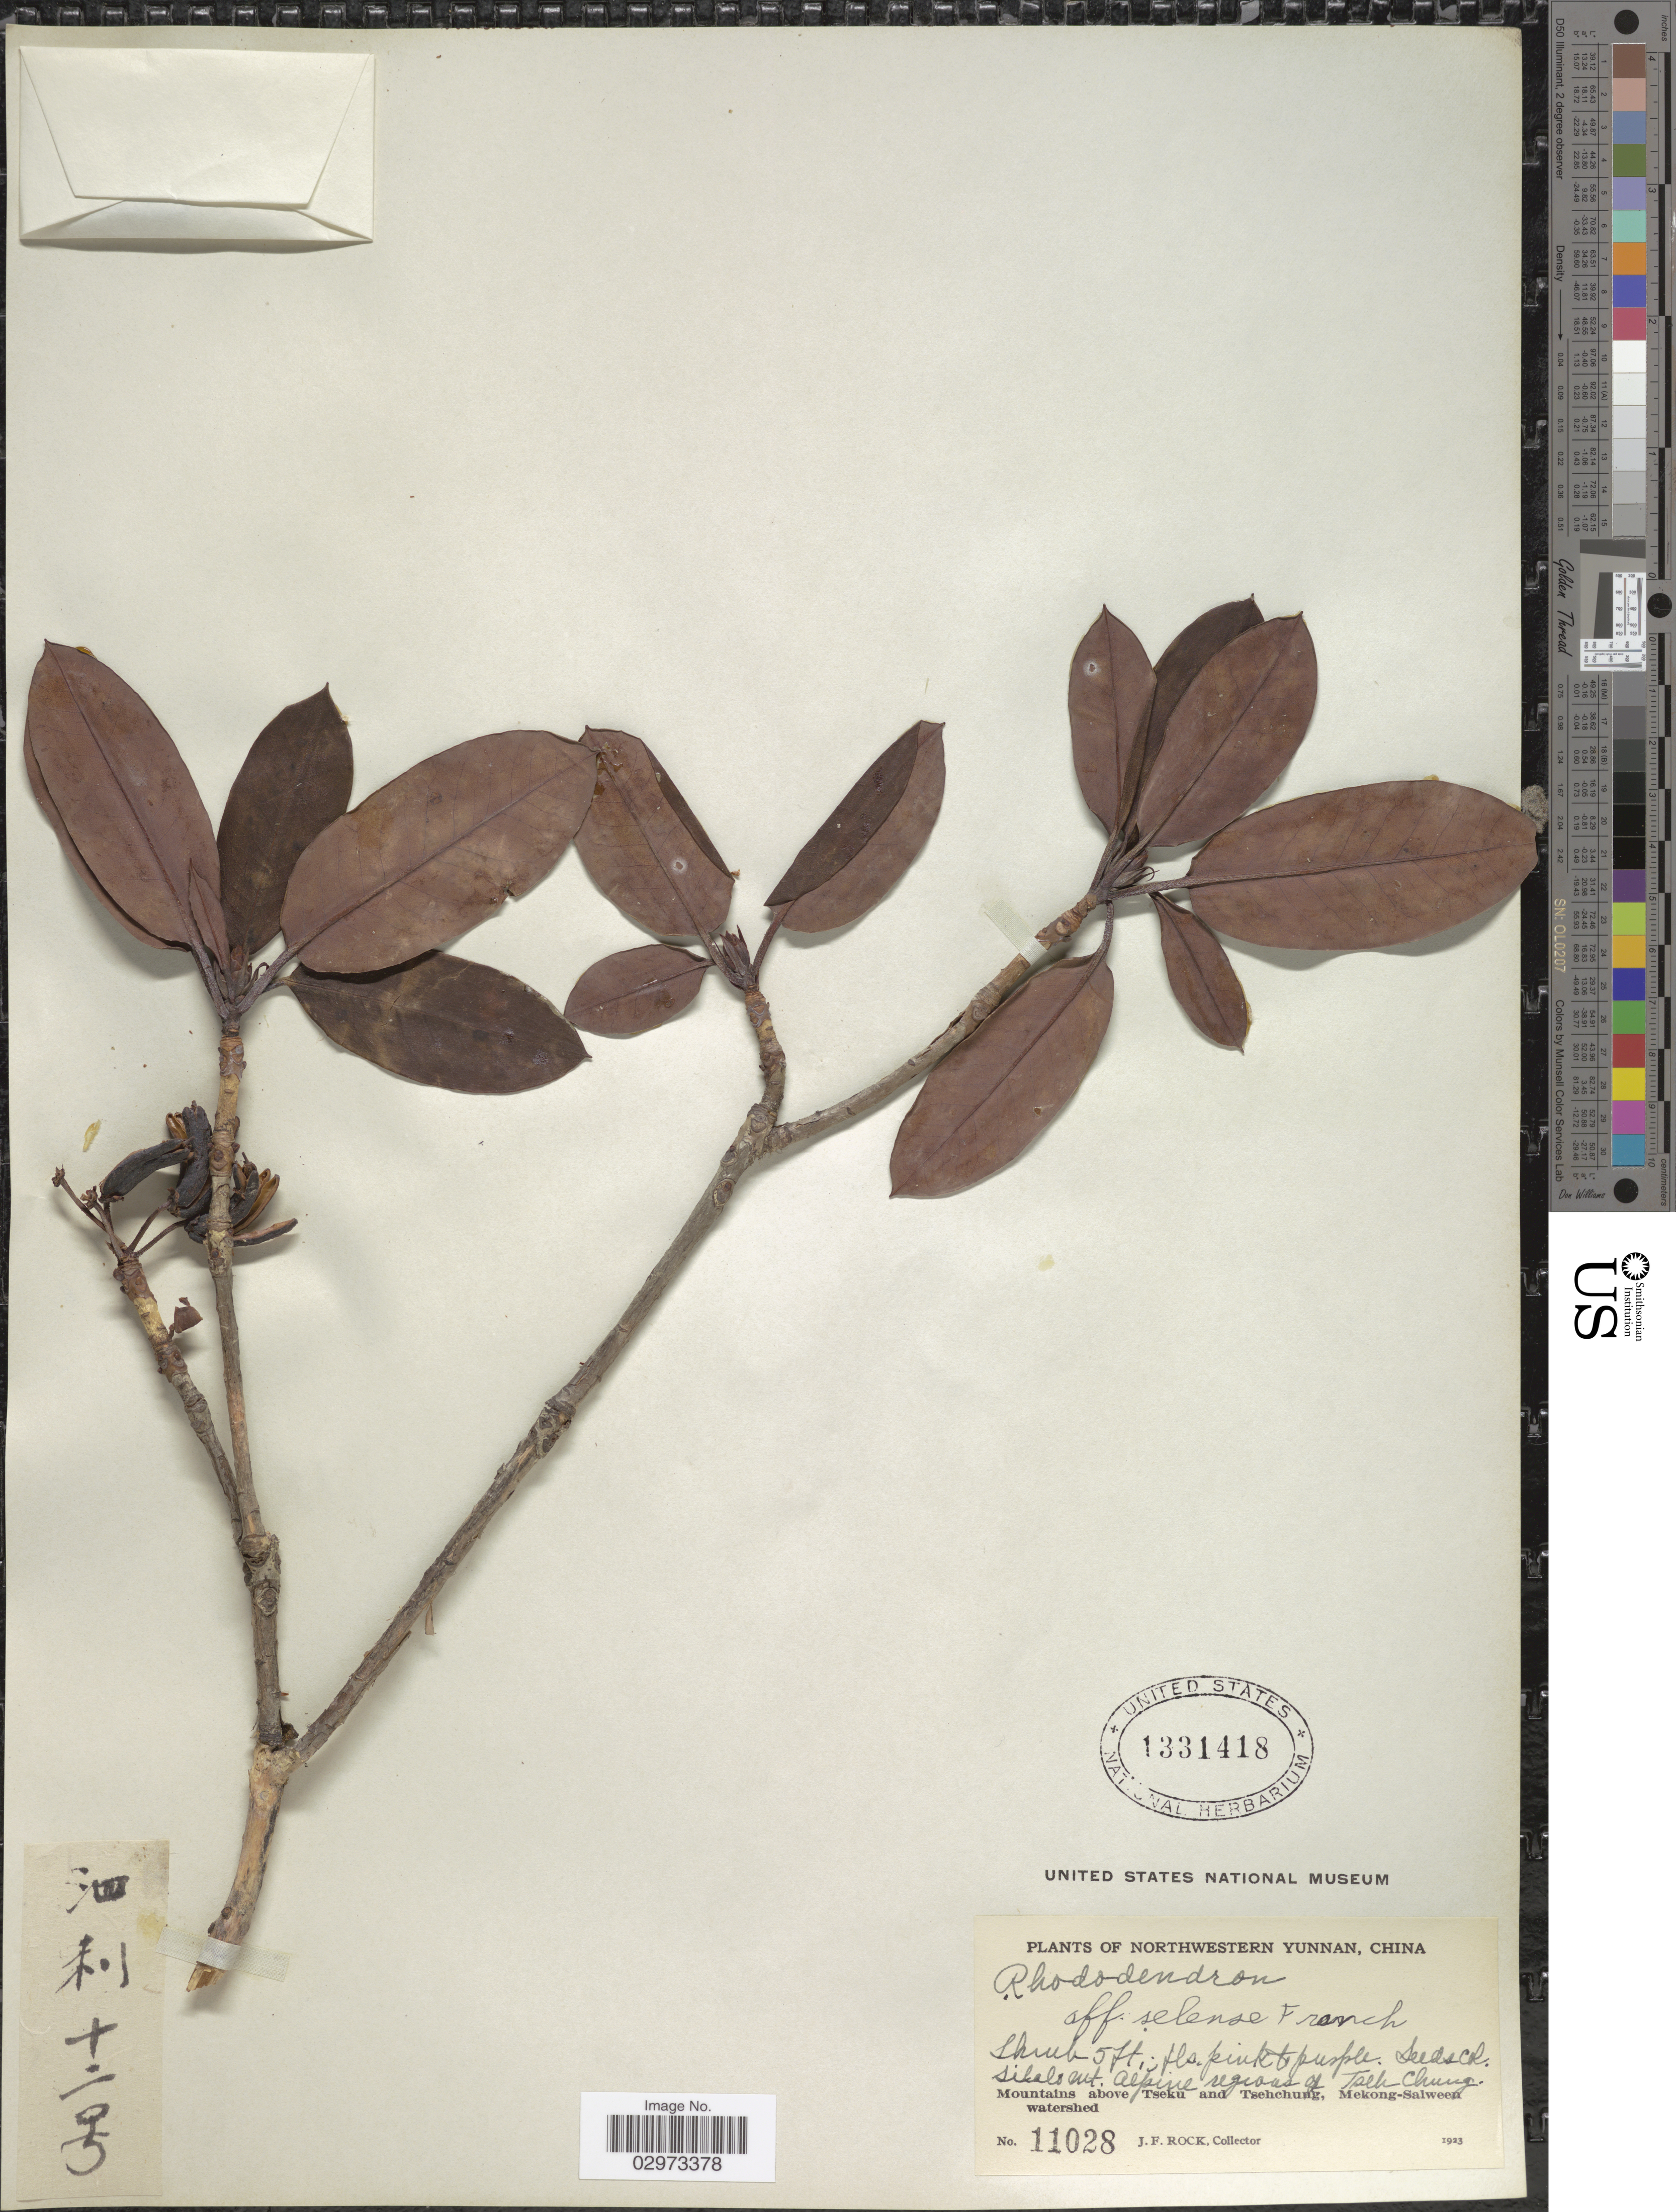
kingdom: Plantae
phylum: Tracheophyta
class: Magnoliopsida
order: Ericales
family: Ericaceae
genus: Rhododendron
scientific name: Rhododendron selense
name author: Franch.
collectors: J. Rock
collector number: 11028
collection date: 1923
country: China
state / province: Yunnan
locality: Northwestern Yunnan. Alpine regions of Tseh Chung. Mountains above Tseku and Tsehchung, Mekong-Salween watershed.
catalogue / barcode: US 1331418